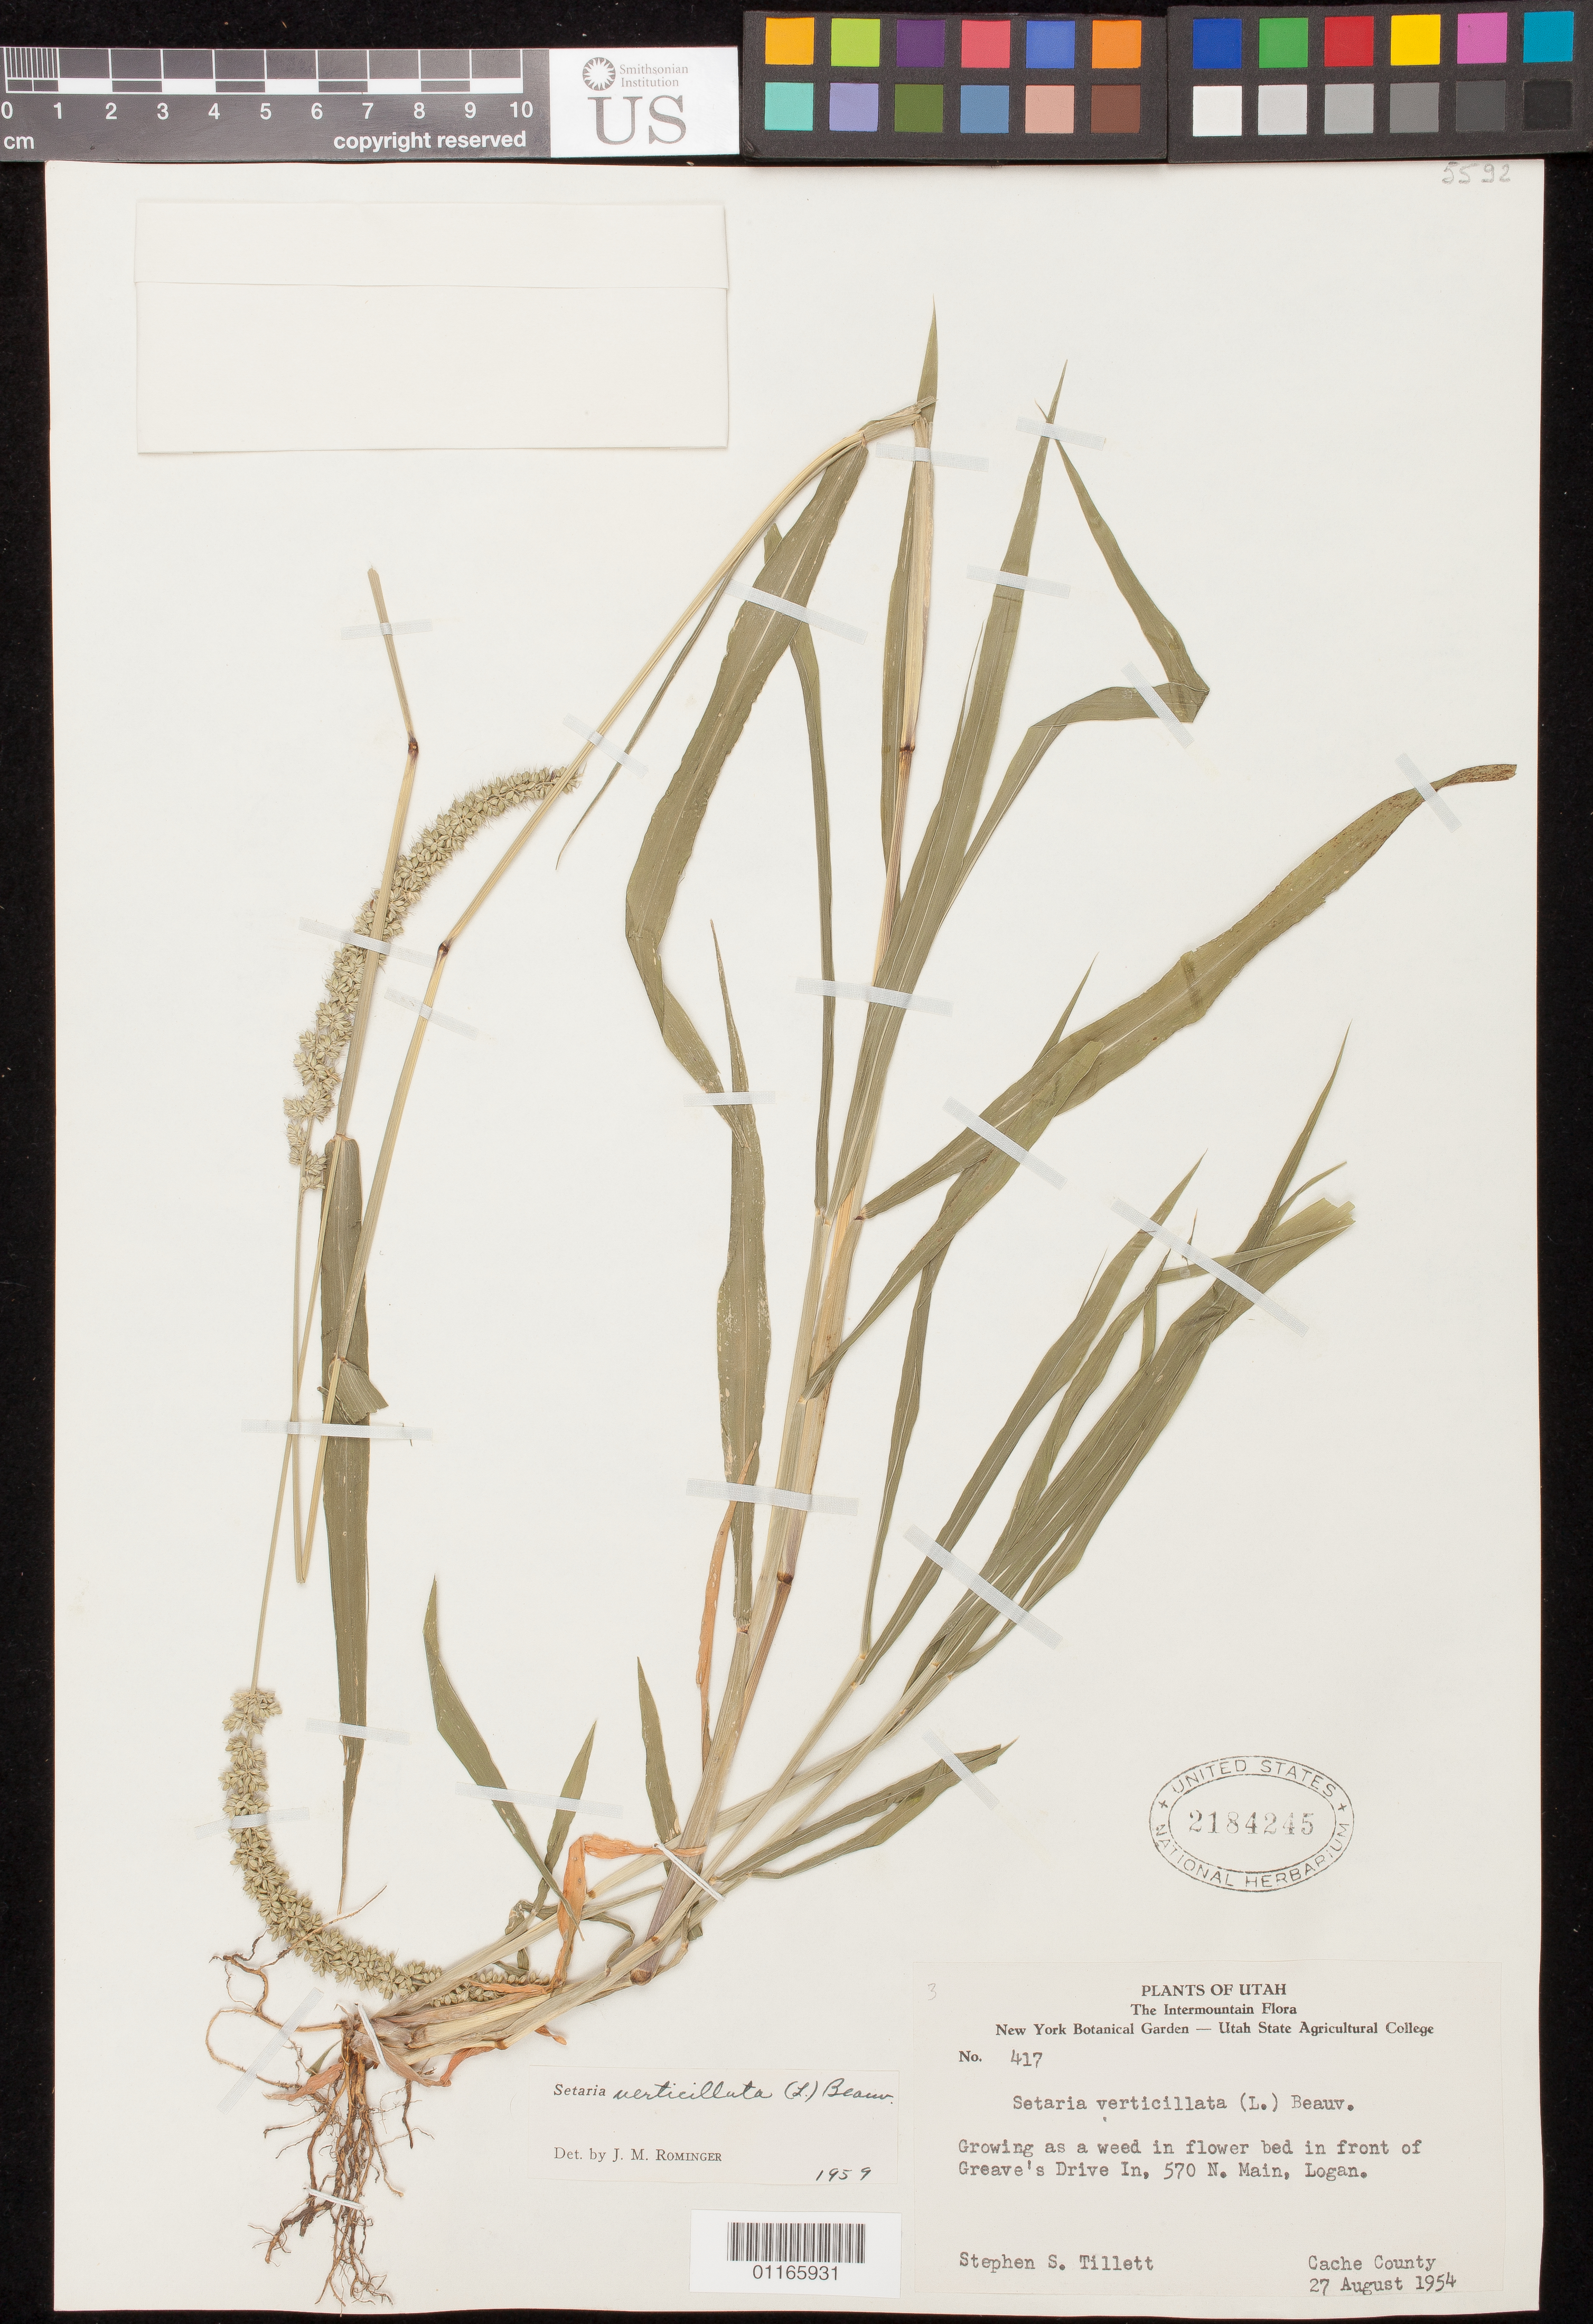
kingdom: Plantae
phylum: Tracheophyta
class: Liliopsida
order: Poales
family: Poaceae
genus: Setaria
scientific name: Setaria verticillata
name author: (L.) P. Beauv.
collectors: S. S. Tillett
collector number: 417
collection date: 1954-08-27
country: United States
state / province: Utah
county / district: Cache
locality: In front of Greave's Drive In, 570 N. Main, Logan.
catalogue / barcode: US 2184245